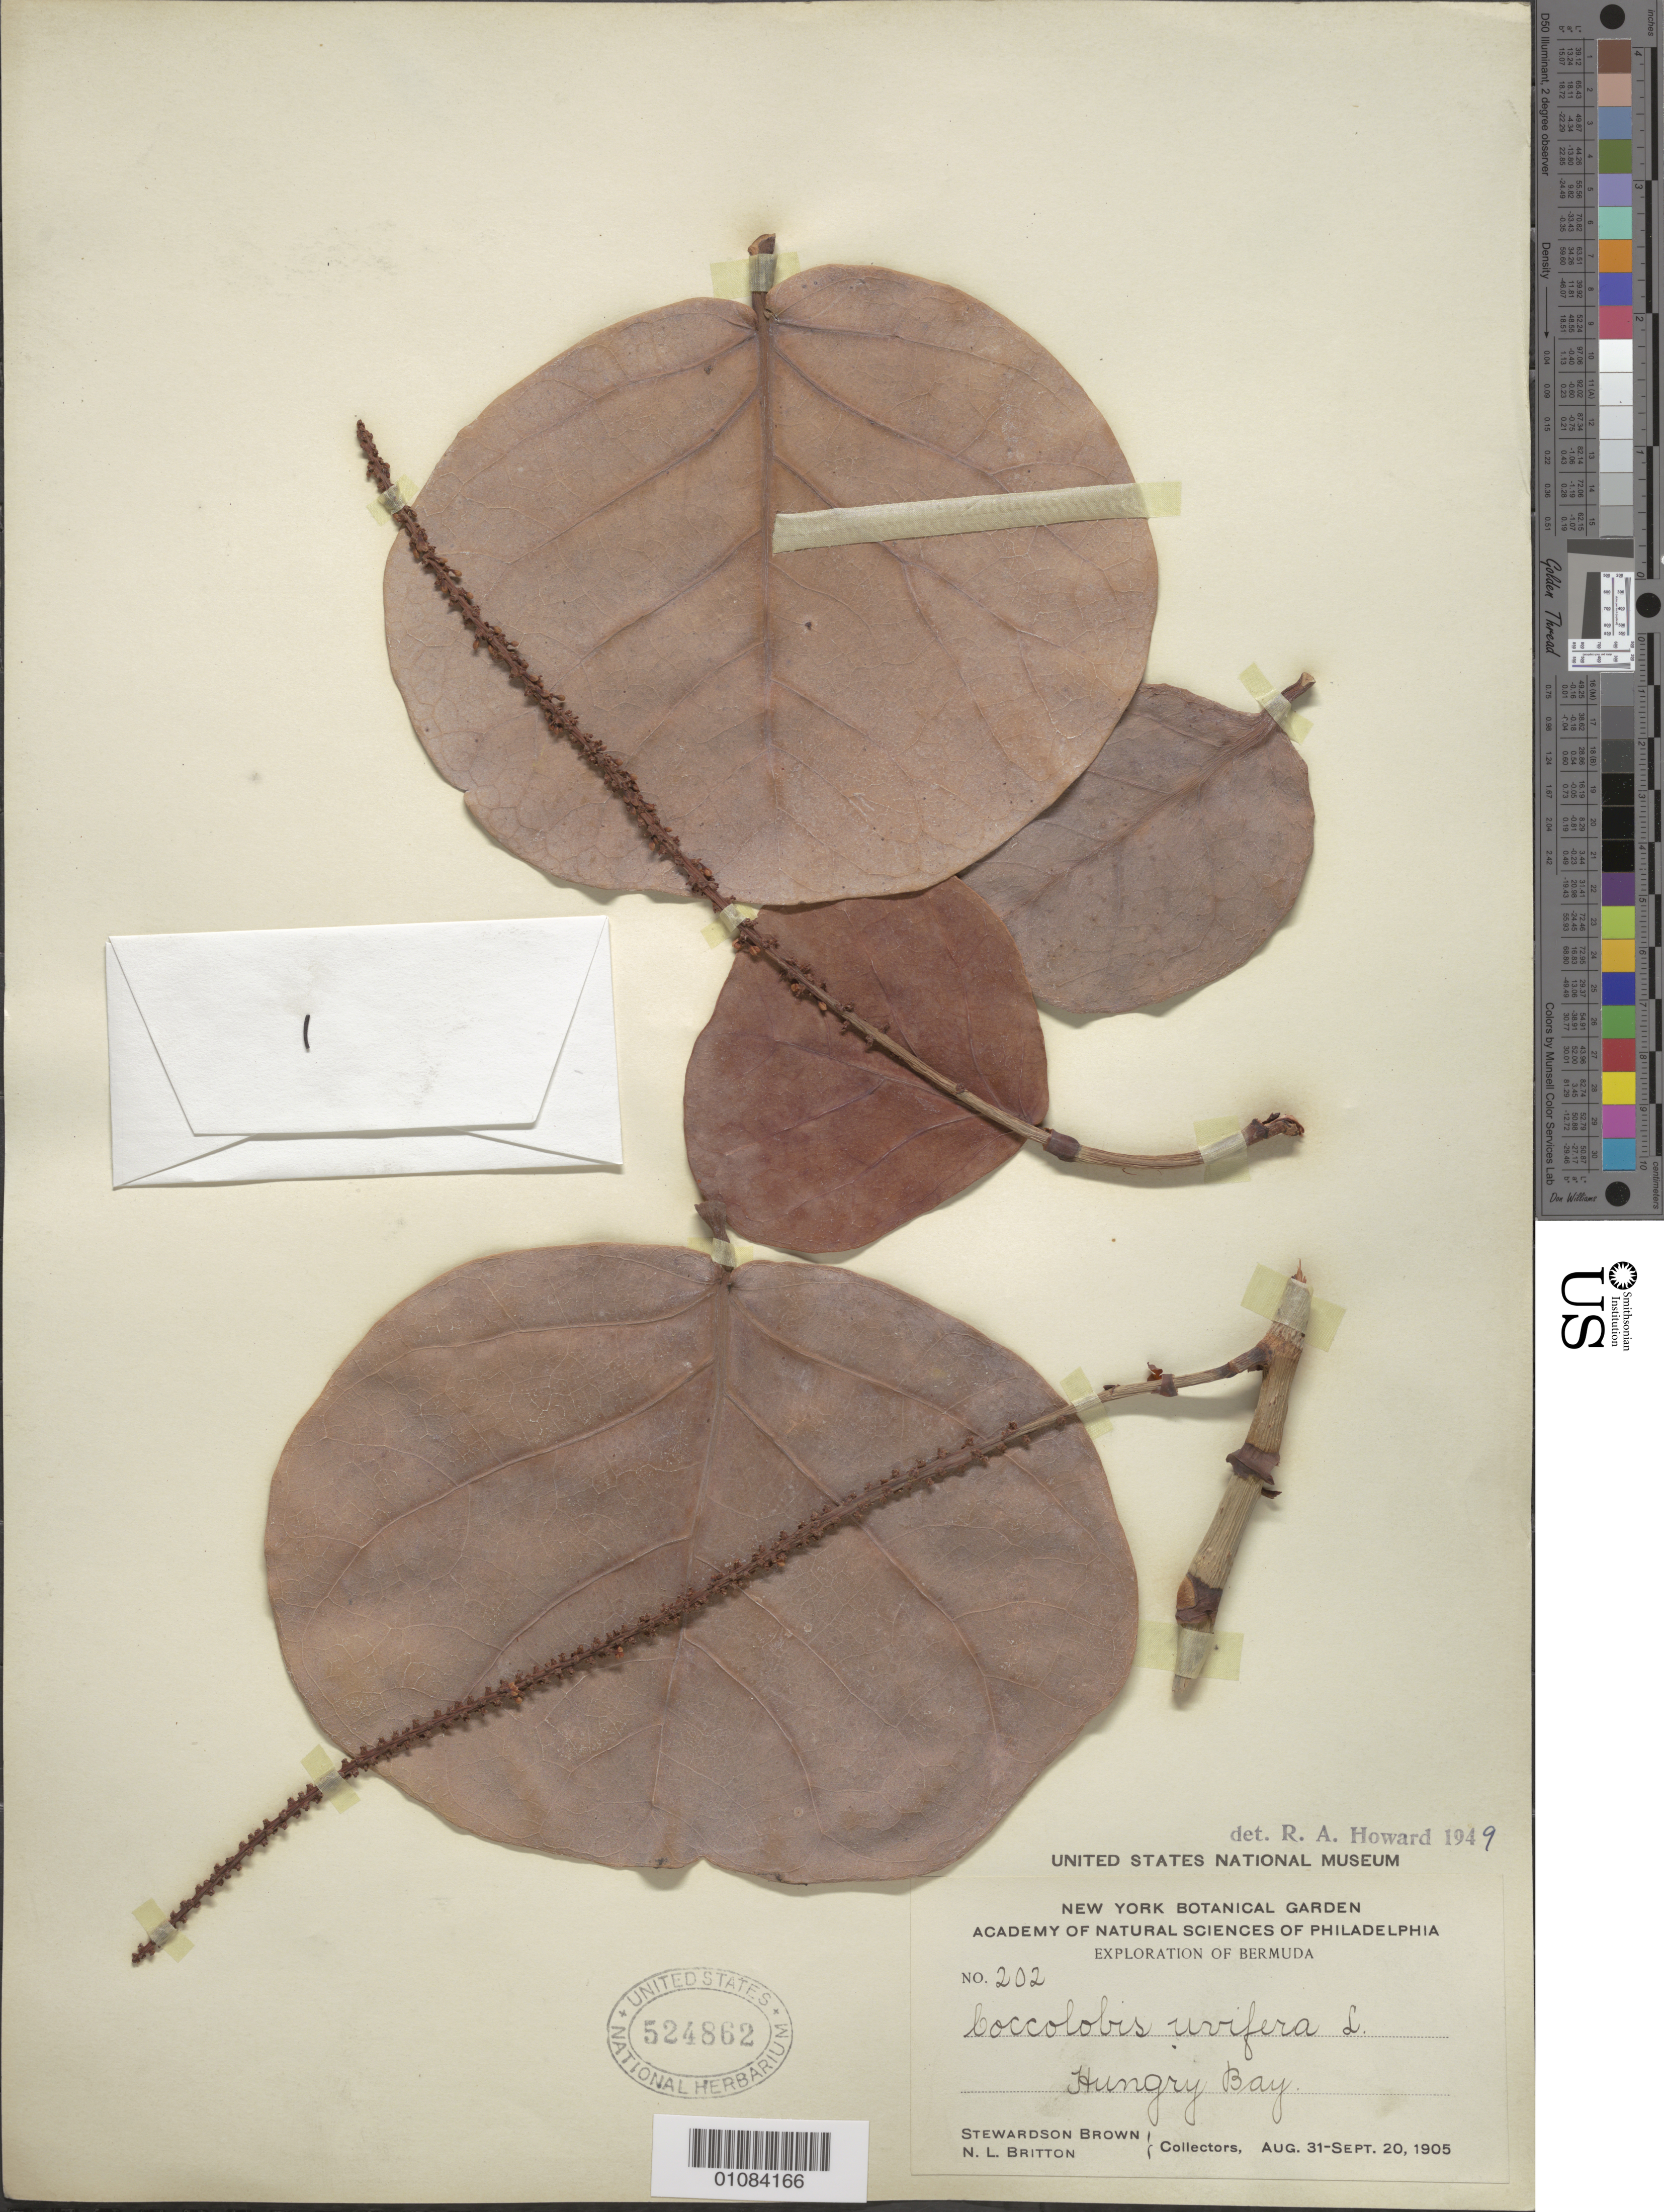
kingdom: Plantae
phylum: Tracheophyta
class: Magnoliopsida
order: Caryophyllales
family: Polygonaceae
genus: Coccoloba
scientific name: Coccoloba uvifera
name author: L.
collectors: S. Brown & N. Britton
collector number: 202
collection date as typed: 31 Aug 1905 to 20 Sep 1905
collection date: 1905-08-31/1905-09-20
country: Bermuda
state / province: Paget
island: Bermuda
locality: Hungry Bay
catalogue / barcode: US 524862